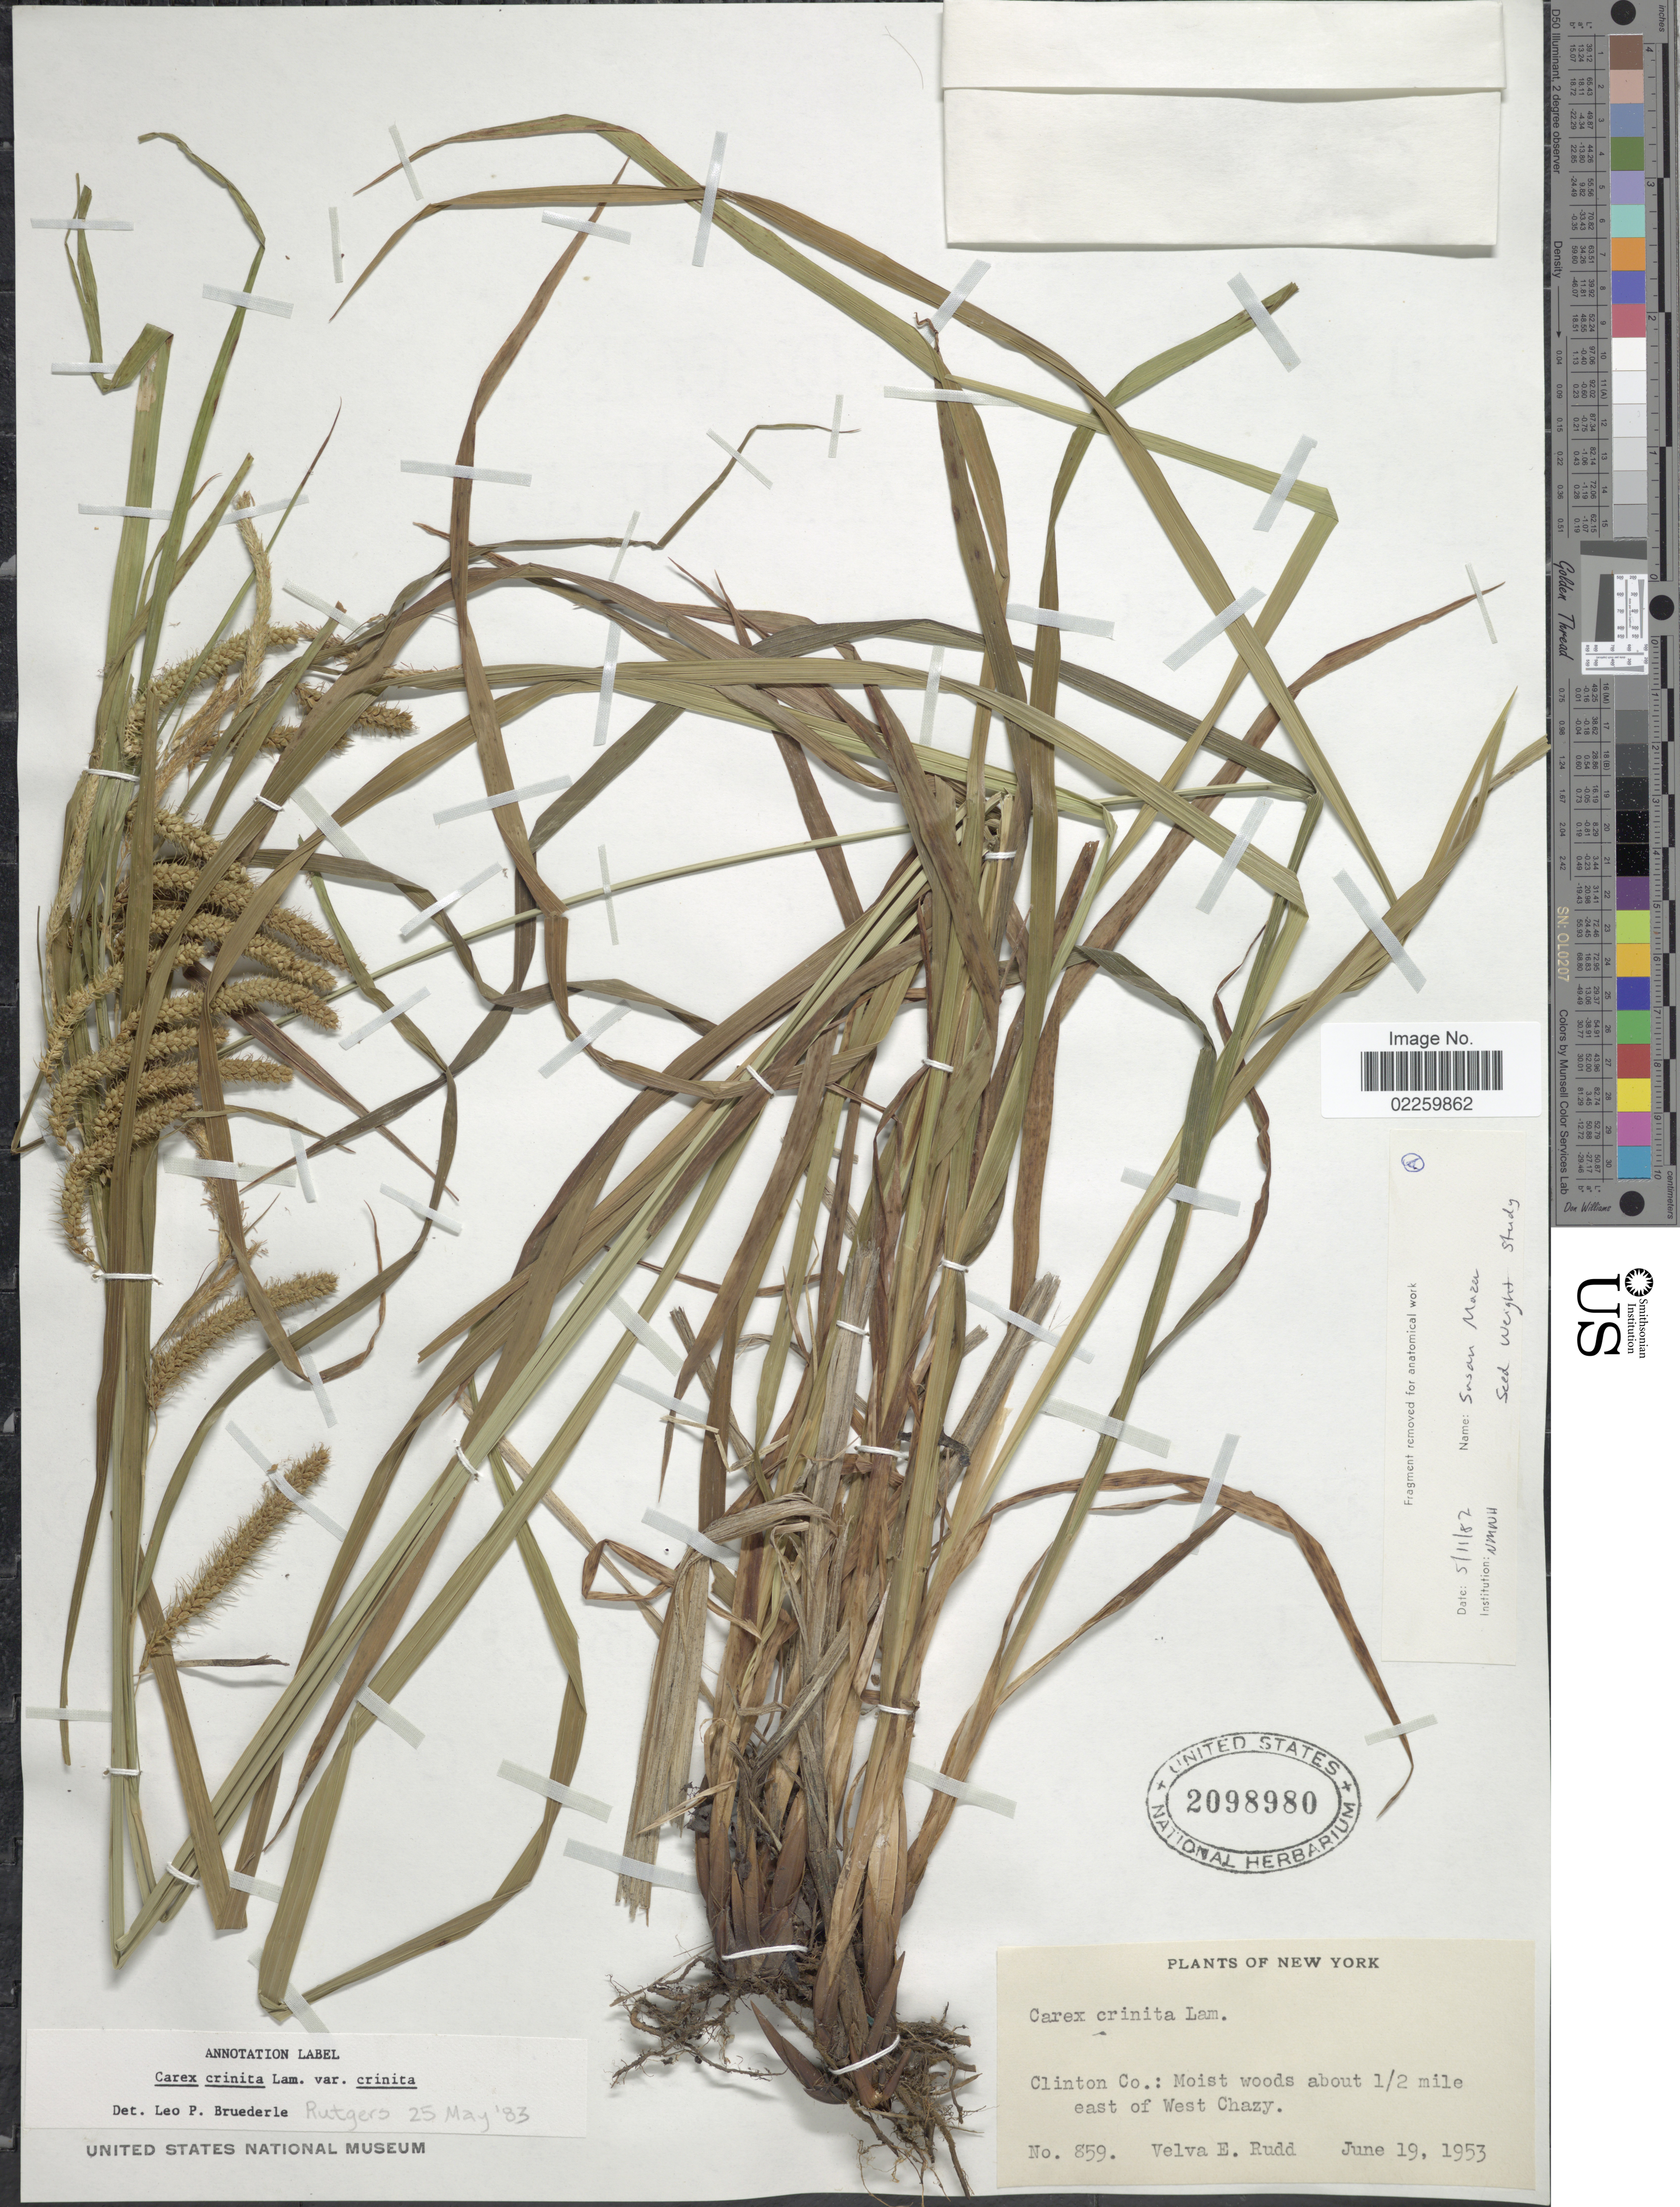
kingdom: Plantae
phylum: Tracheophyta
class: Liliopsida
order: Poales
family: Cyperaceae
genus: Carex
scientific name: Carex crinita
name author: Lam.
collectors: V. E. Rudd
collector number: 859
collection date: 1953-06-19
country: United States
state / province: New York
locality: Clinton Co.: Moist woods about ½ mile east of West Chazy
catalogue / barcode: US 2098980